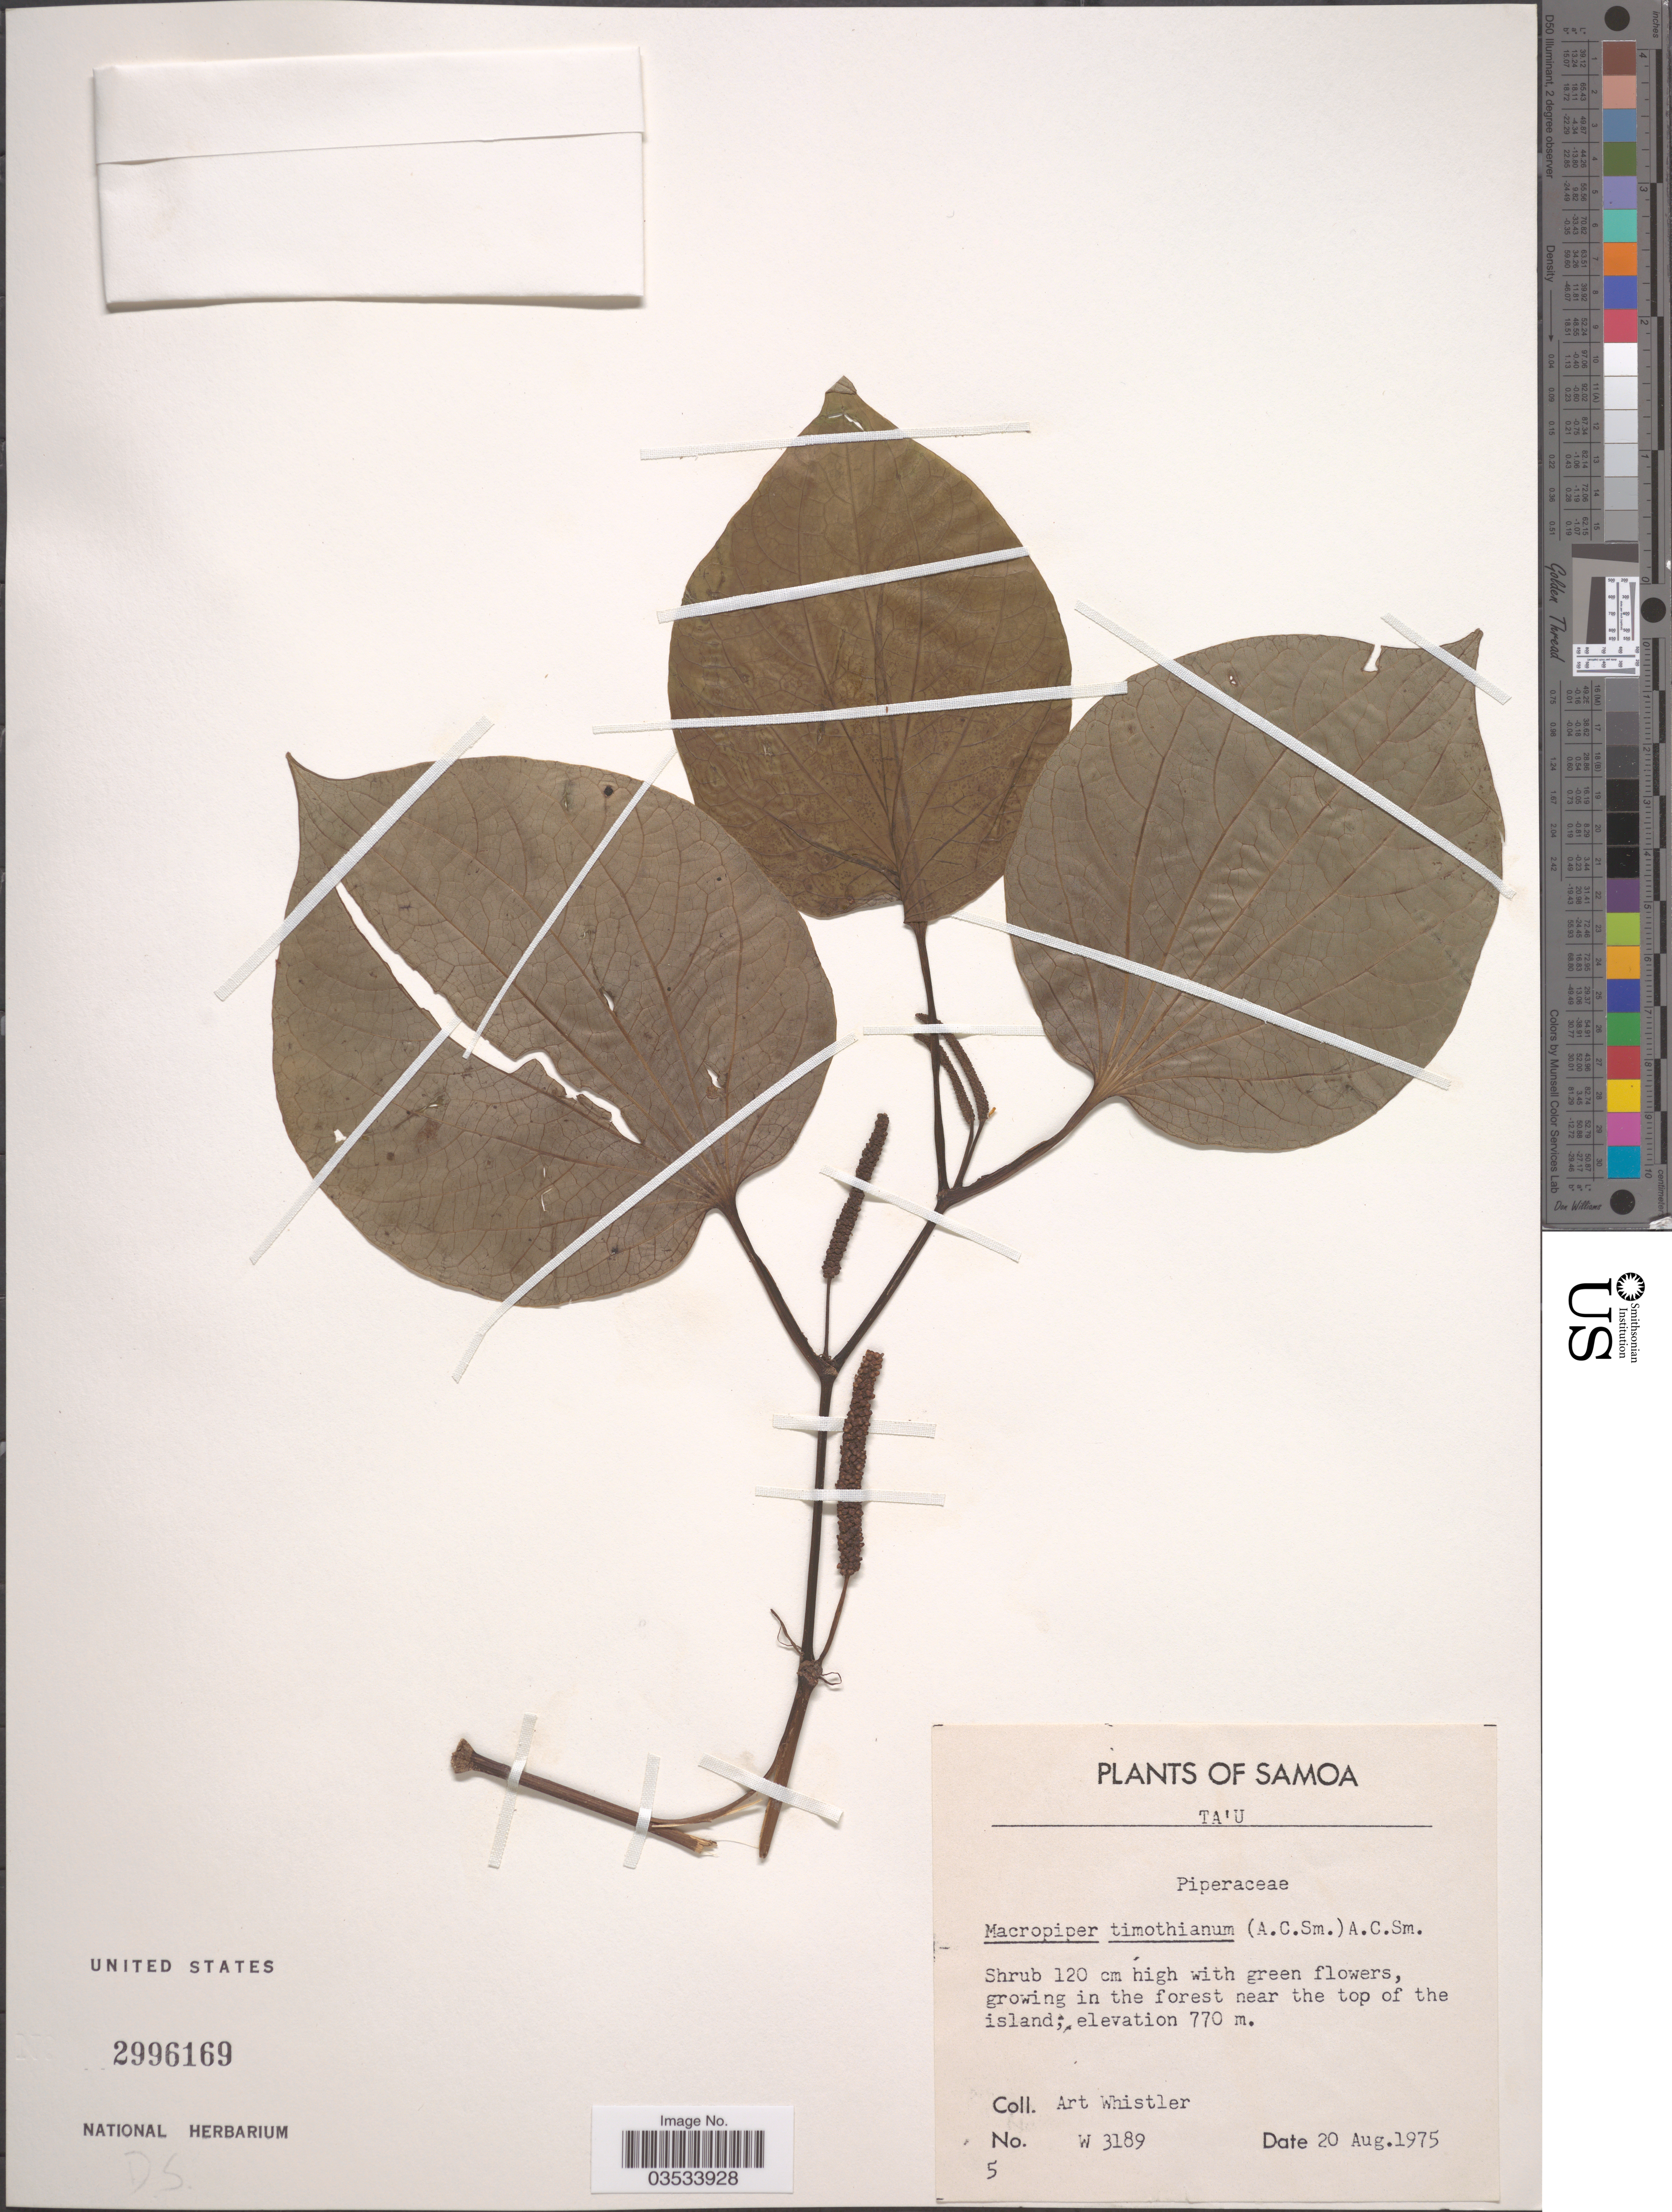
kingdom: Plantae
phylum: Tracheophyta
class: Magnoliopsida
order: Piperales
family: Piperaceae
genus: Piper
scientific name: Piper timothianum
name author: A.C. Sm.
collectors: A. Whistler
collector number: W 3189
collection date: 1975-08-20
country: American Samoa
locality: Samoa. Ta'u. Near the top of the island.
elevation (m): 770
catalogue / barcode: US 2996169